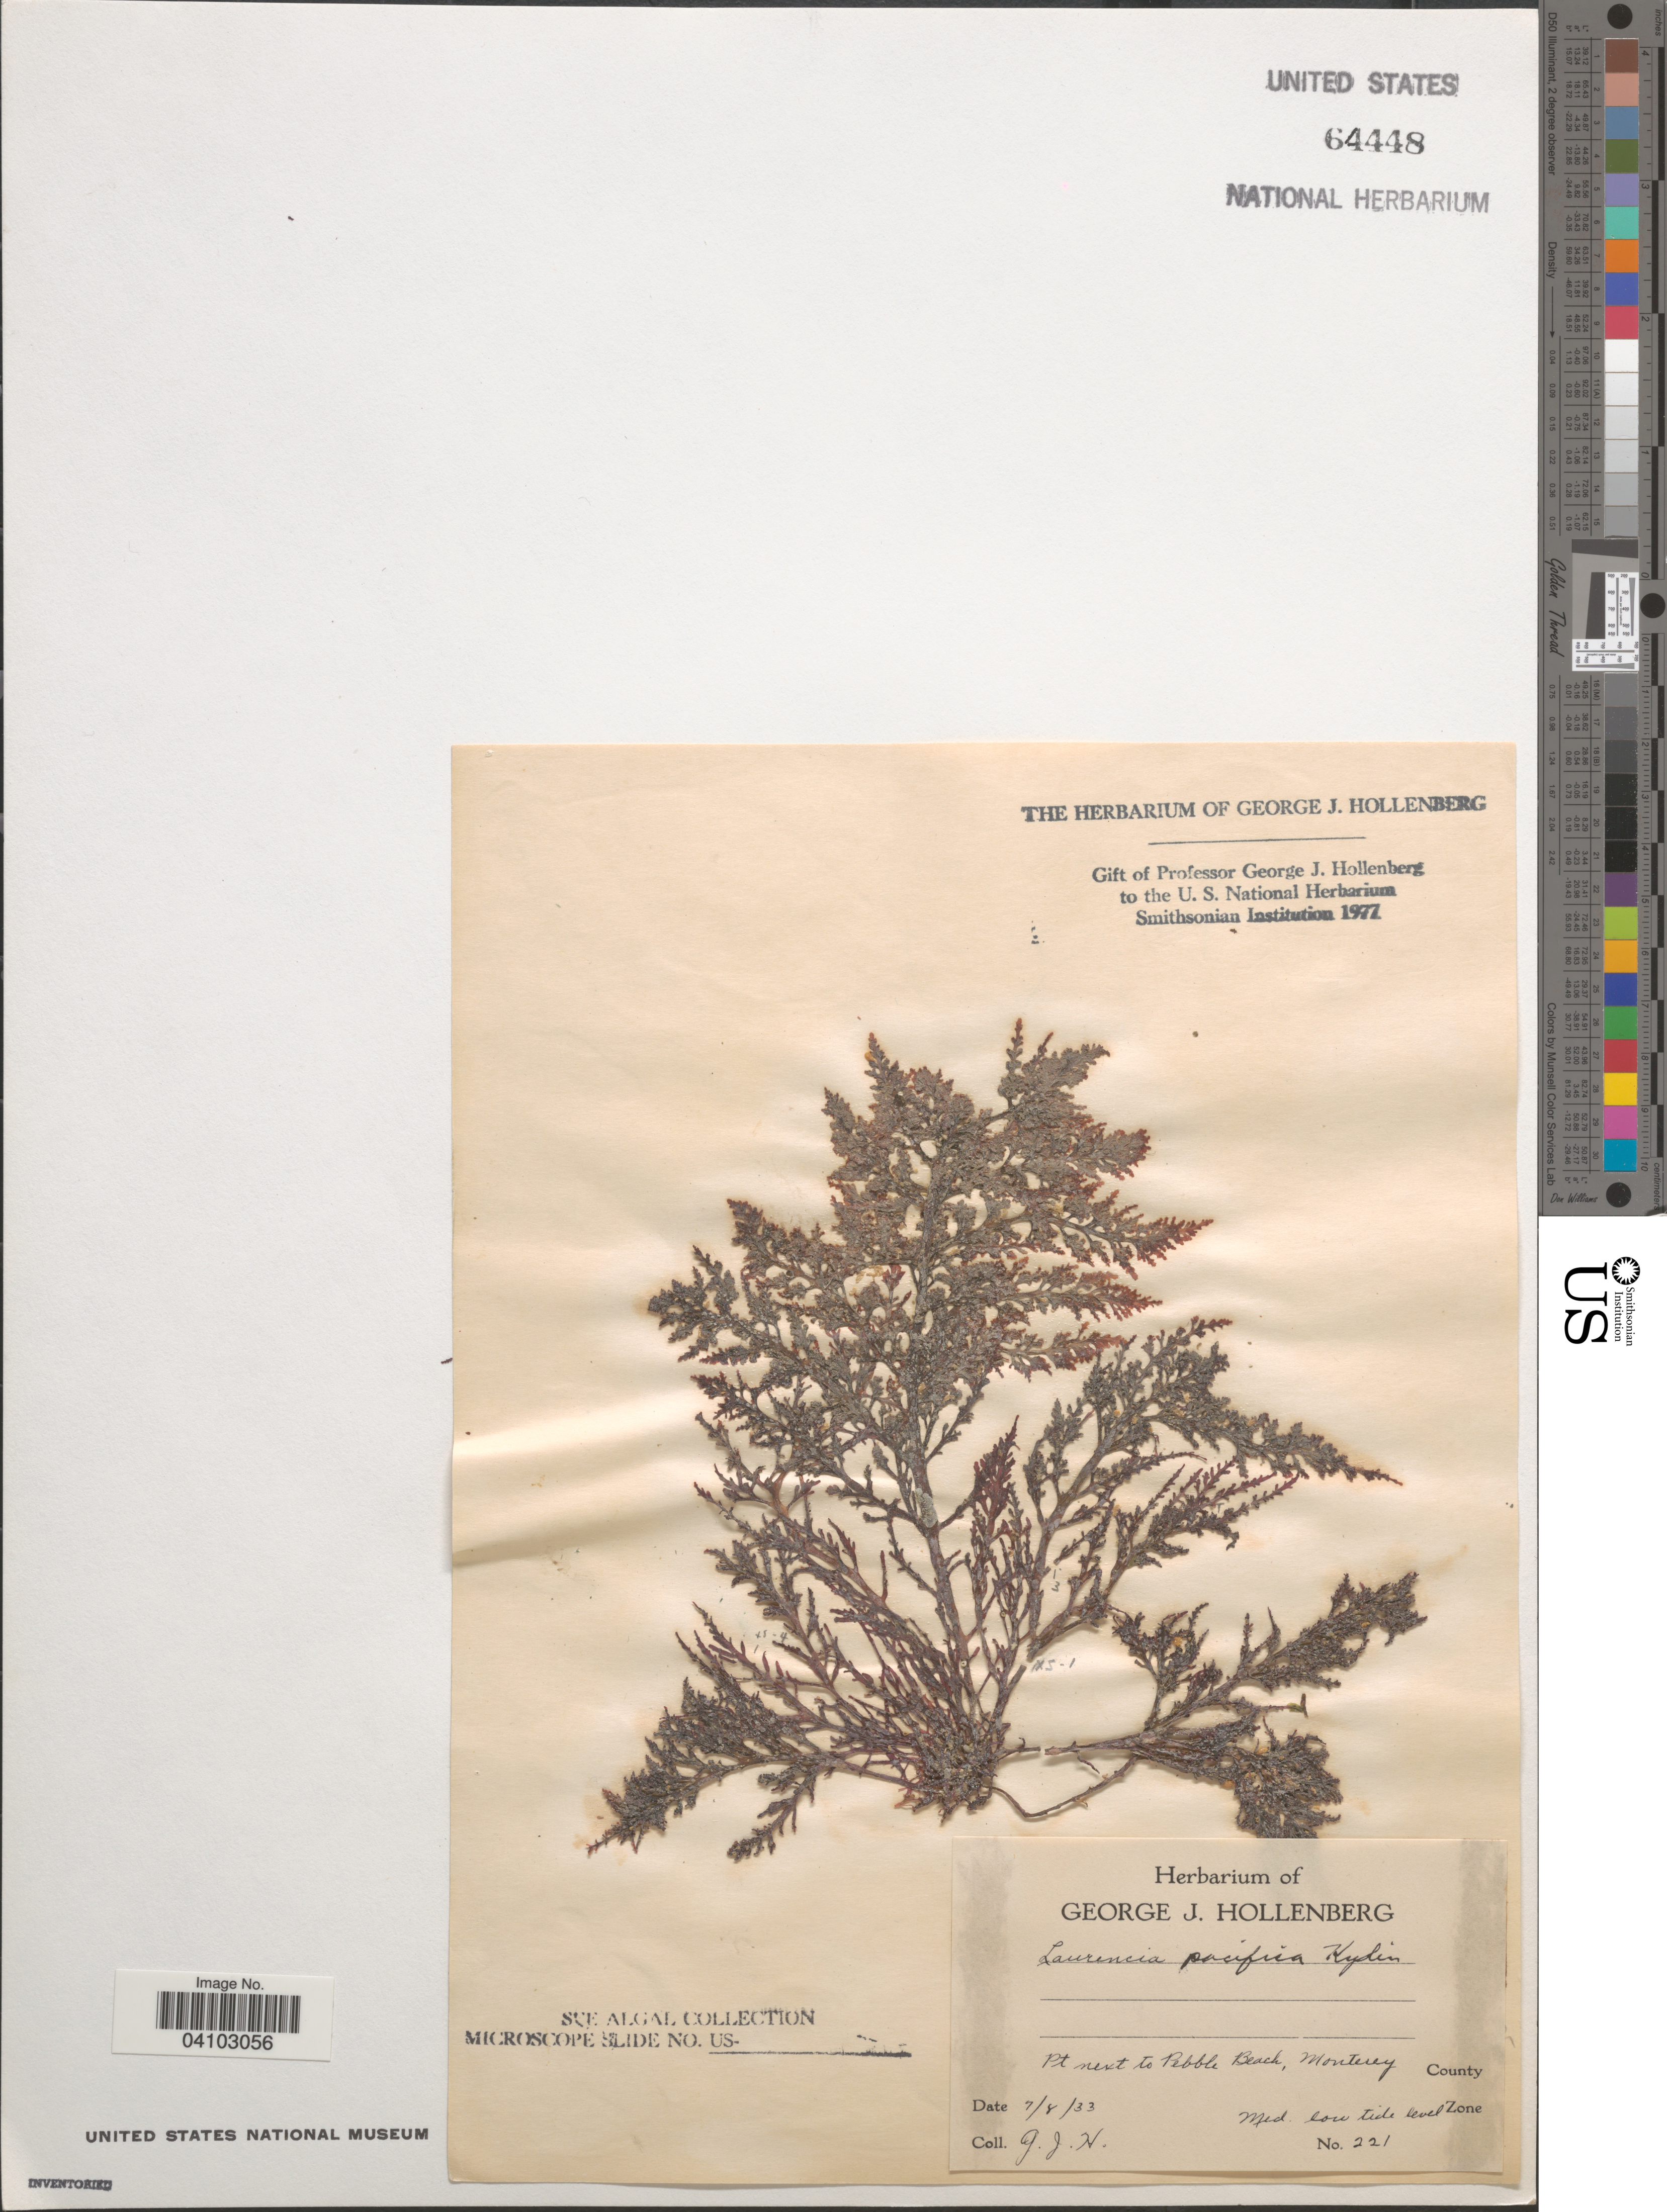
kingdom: Plantae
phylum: Rhodophyta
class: Florideophyceae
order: Ceramiales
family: Rhodomelaceae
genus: Laurencia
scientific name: Laurencia pacifica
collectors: G. Hollenberg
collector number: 221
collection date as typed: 8 Jul 33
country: United States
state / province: California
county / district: Monterey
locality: Pt next to Pebble Beach, Monterey County. Med. low tide level Zone.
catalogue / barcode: US 64448